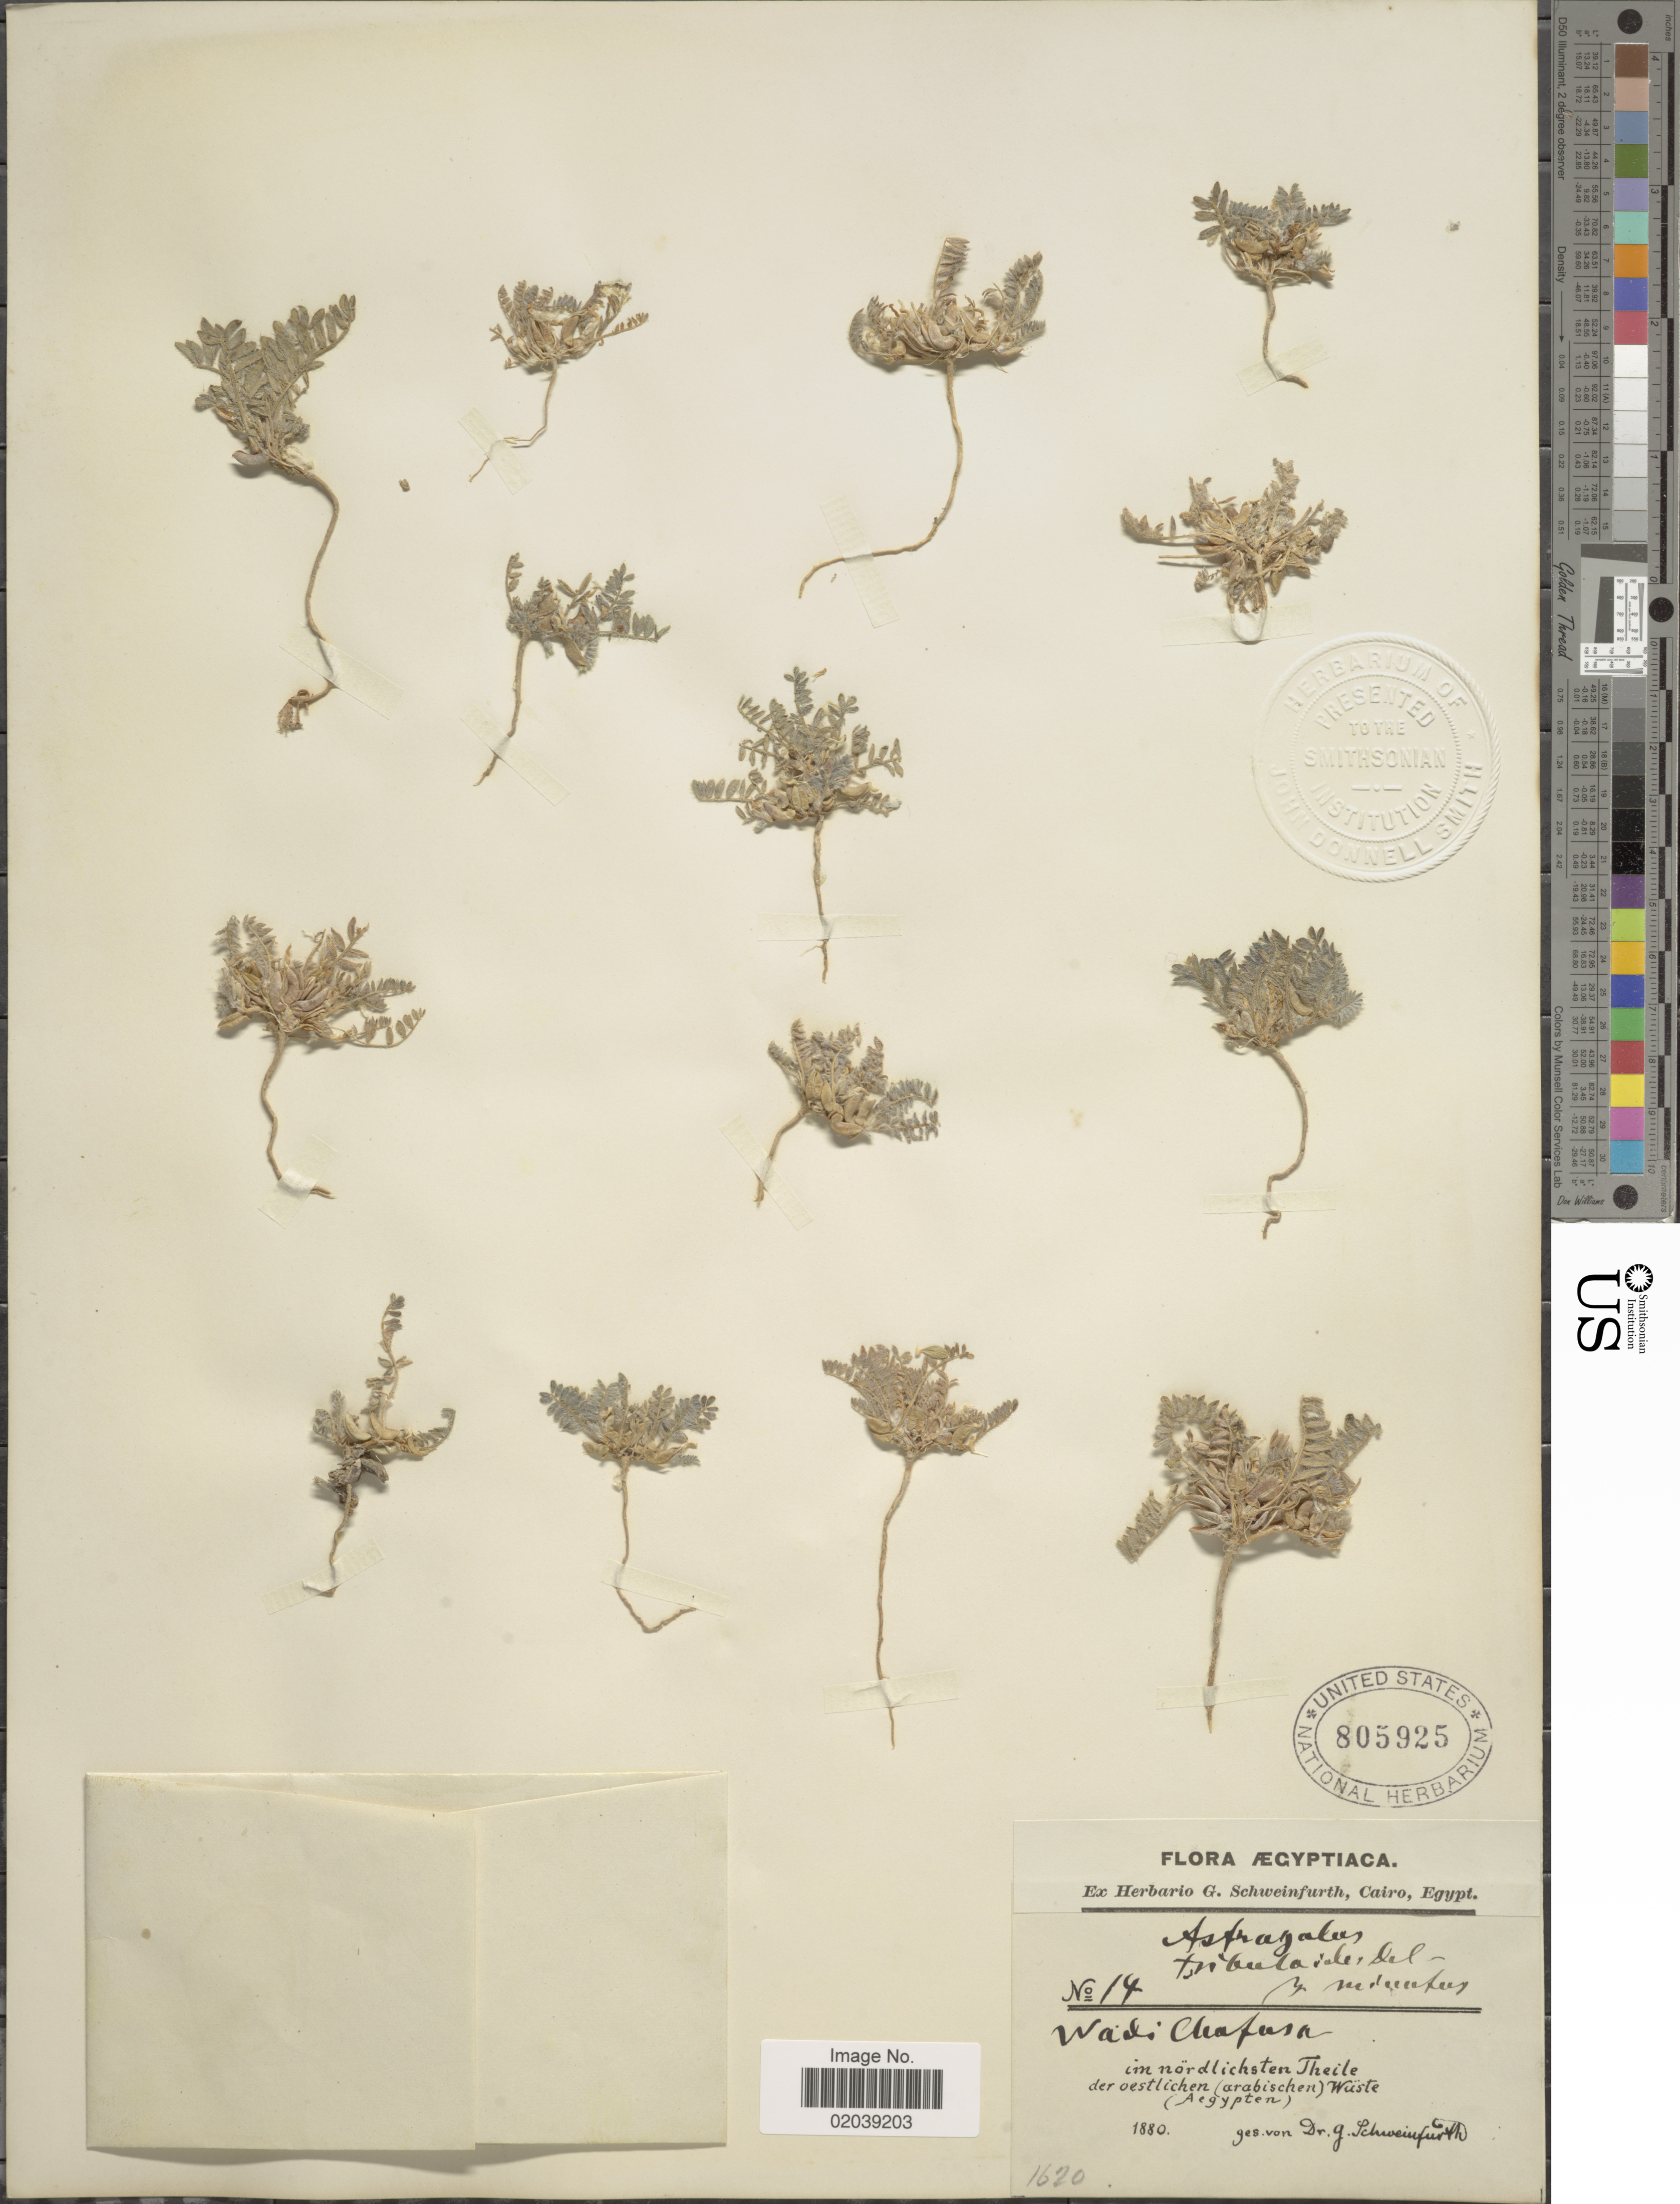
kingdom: Plantae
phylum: Tracheophyta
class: Magnoliopsida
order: Fabales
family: Fabaceae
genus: Astragalus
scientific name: Astragalus tribuloides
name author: Delile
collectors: G. A. Schweinfurth (herbarium)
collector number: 14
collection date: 1880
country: Egypt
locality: Wadi Cleafusa, im nordlicksten Theile der oestlichen (arabischen) Wuste (Aegypten)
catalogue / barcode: US 805925